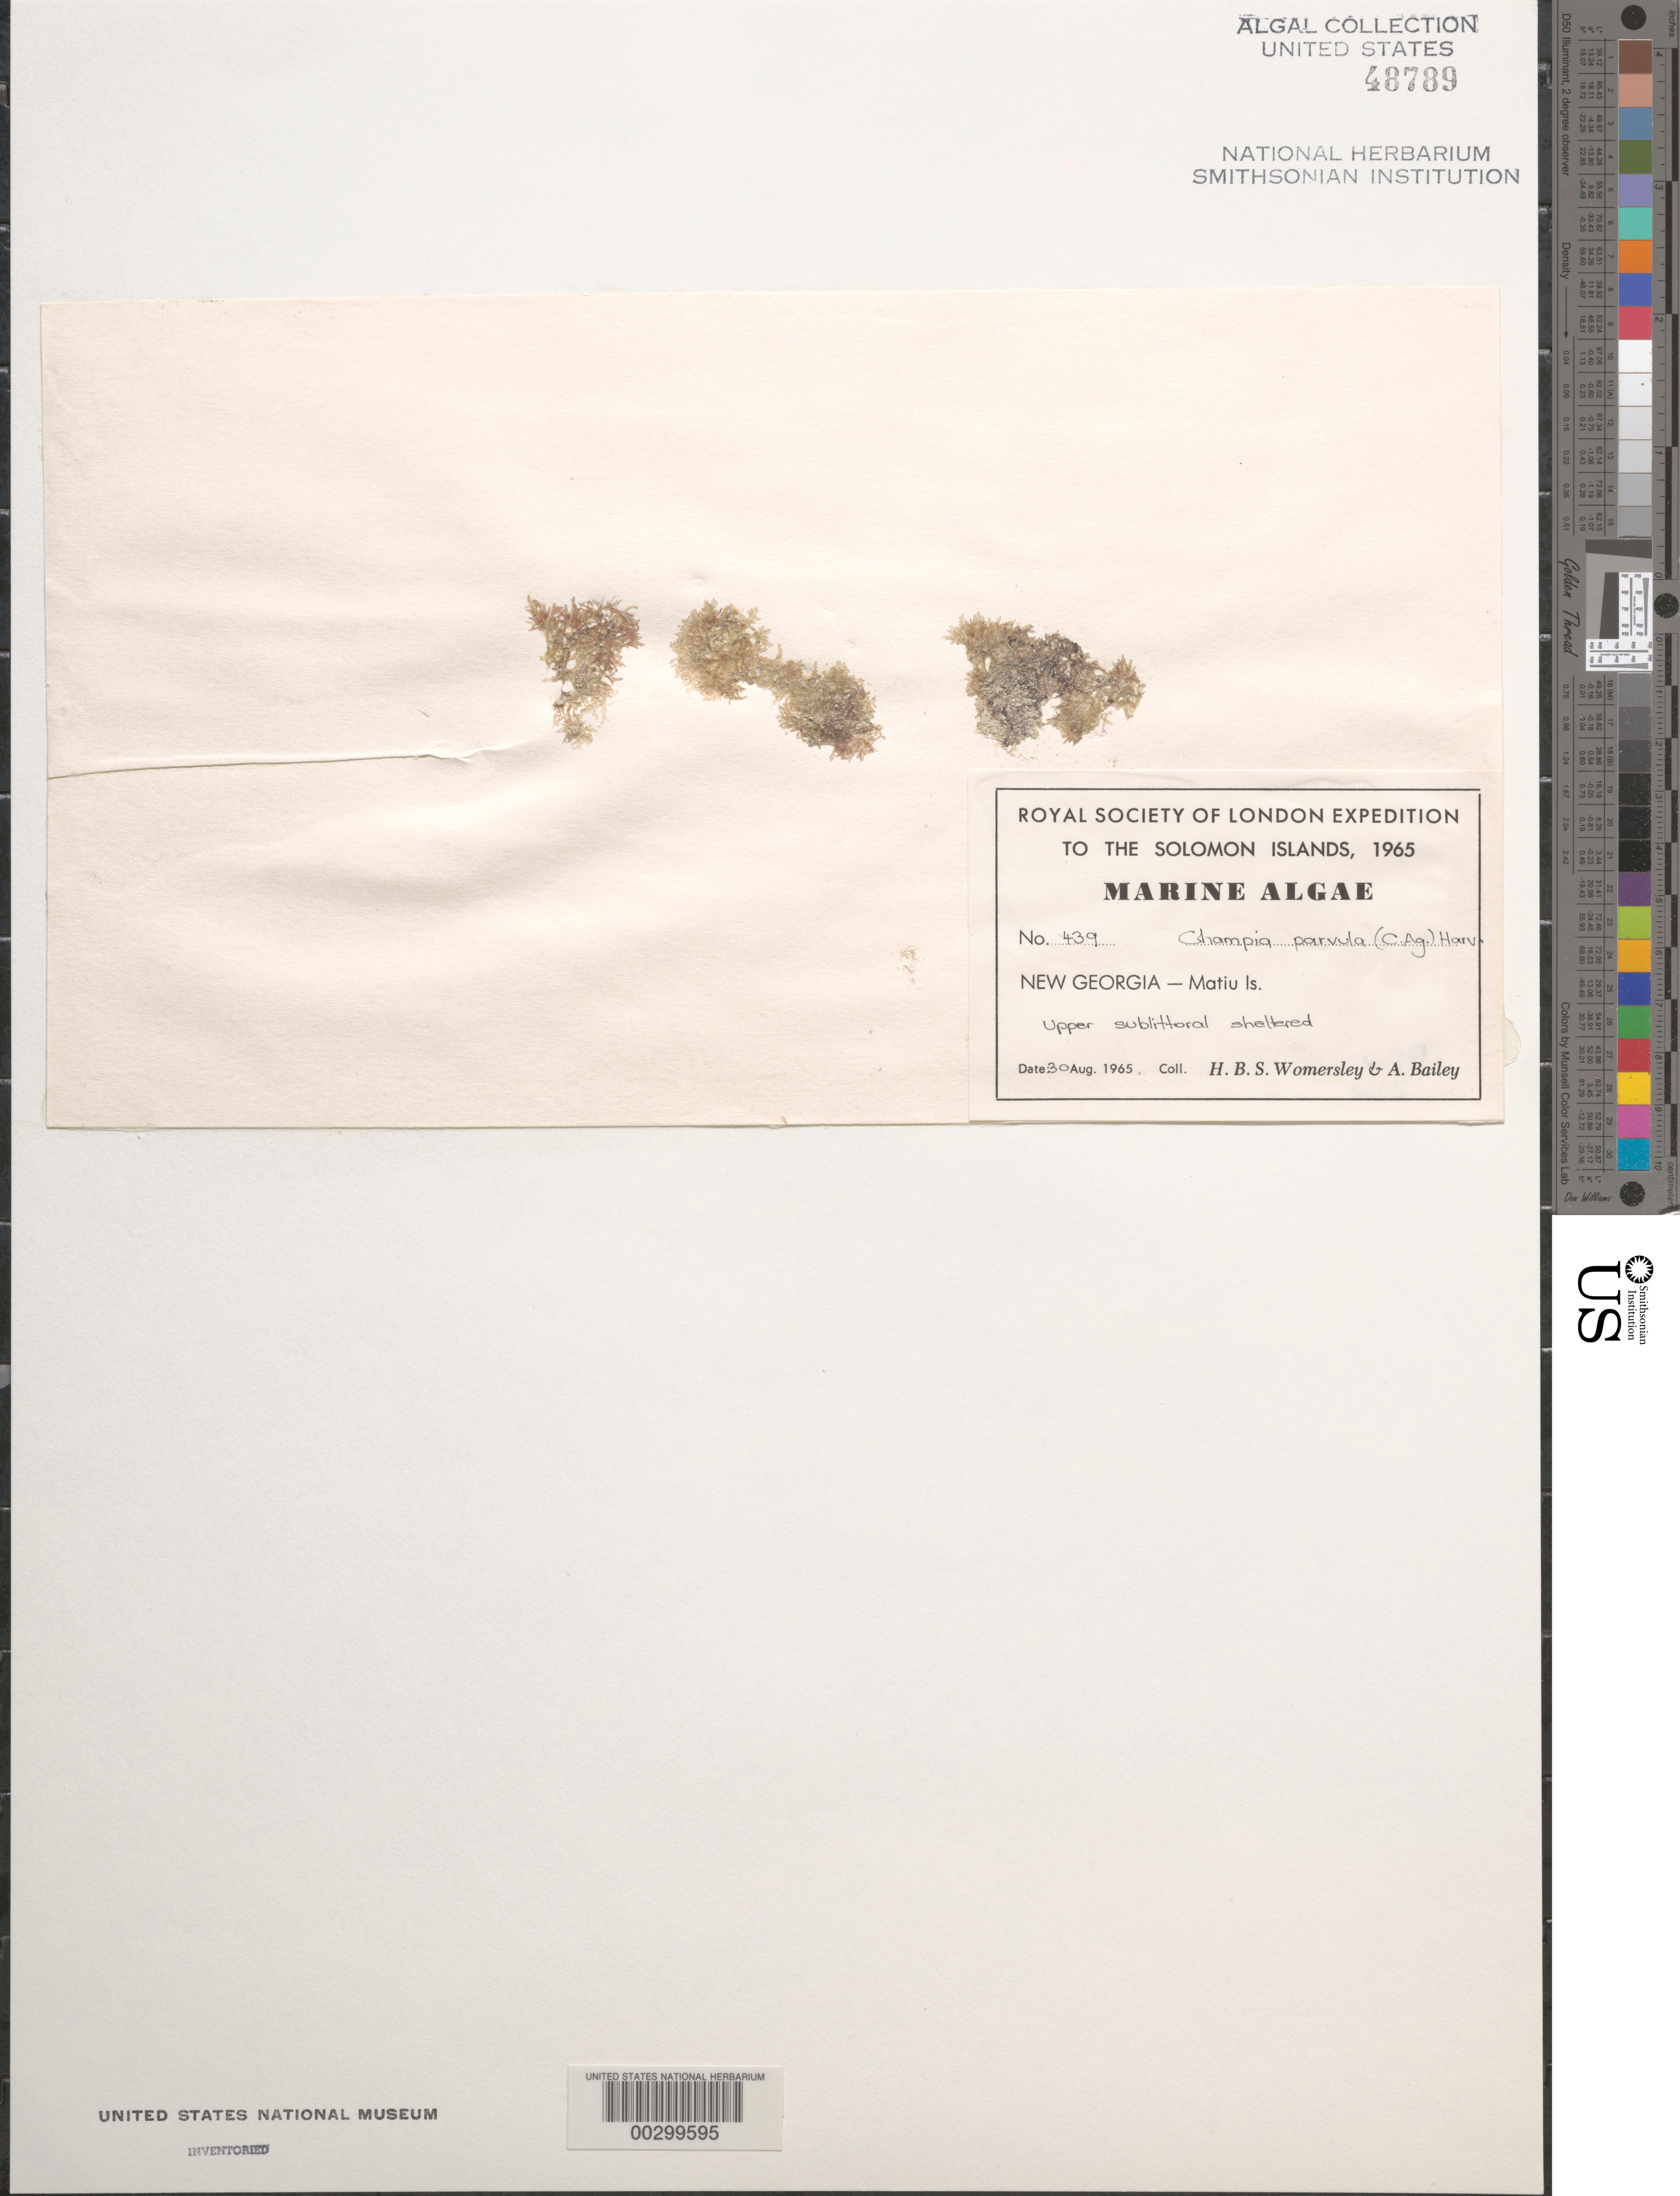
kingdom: Plantae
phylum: Rhodophyta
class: Florideophyceae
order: Rhodymeniales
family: Champiaceae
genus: Champia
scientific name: Champia parvula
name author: (C. Agardh) Harv.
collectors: H. B. S. Womersley & A. Bailey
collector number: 439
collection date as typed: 30 Aug 1965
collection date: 1965-08-30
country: Solomon Islands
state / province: Western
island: Matiu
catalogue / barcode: US 48789